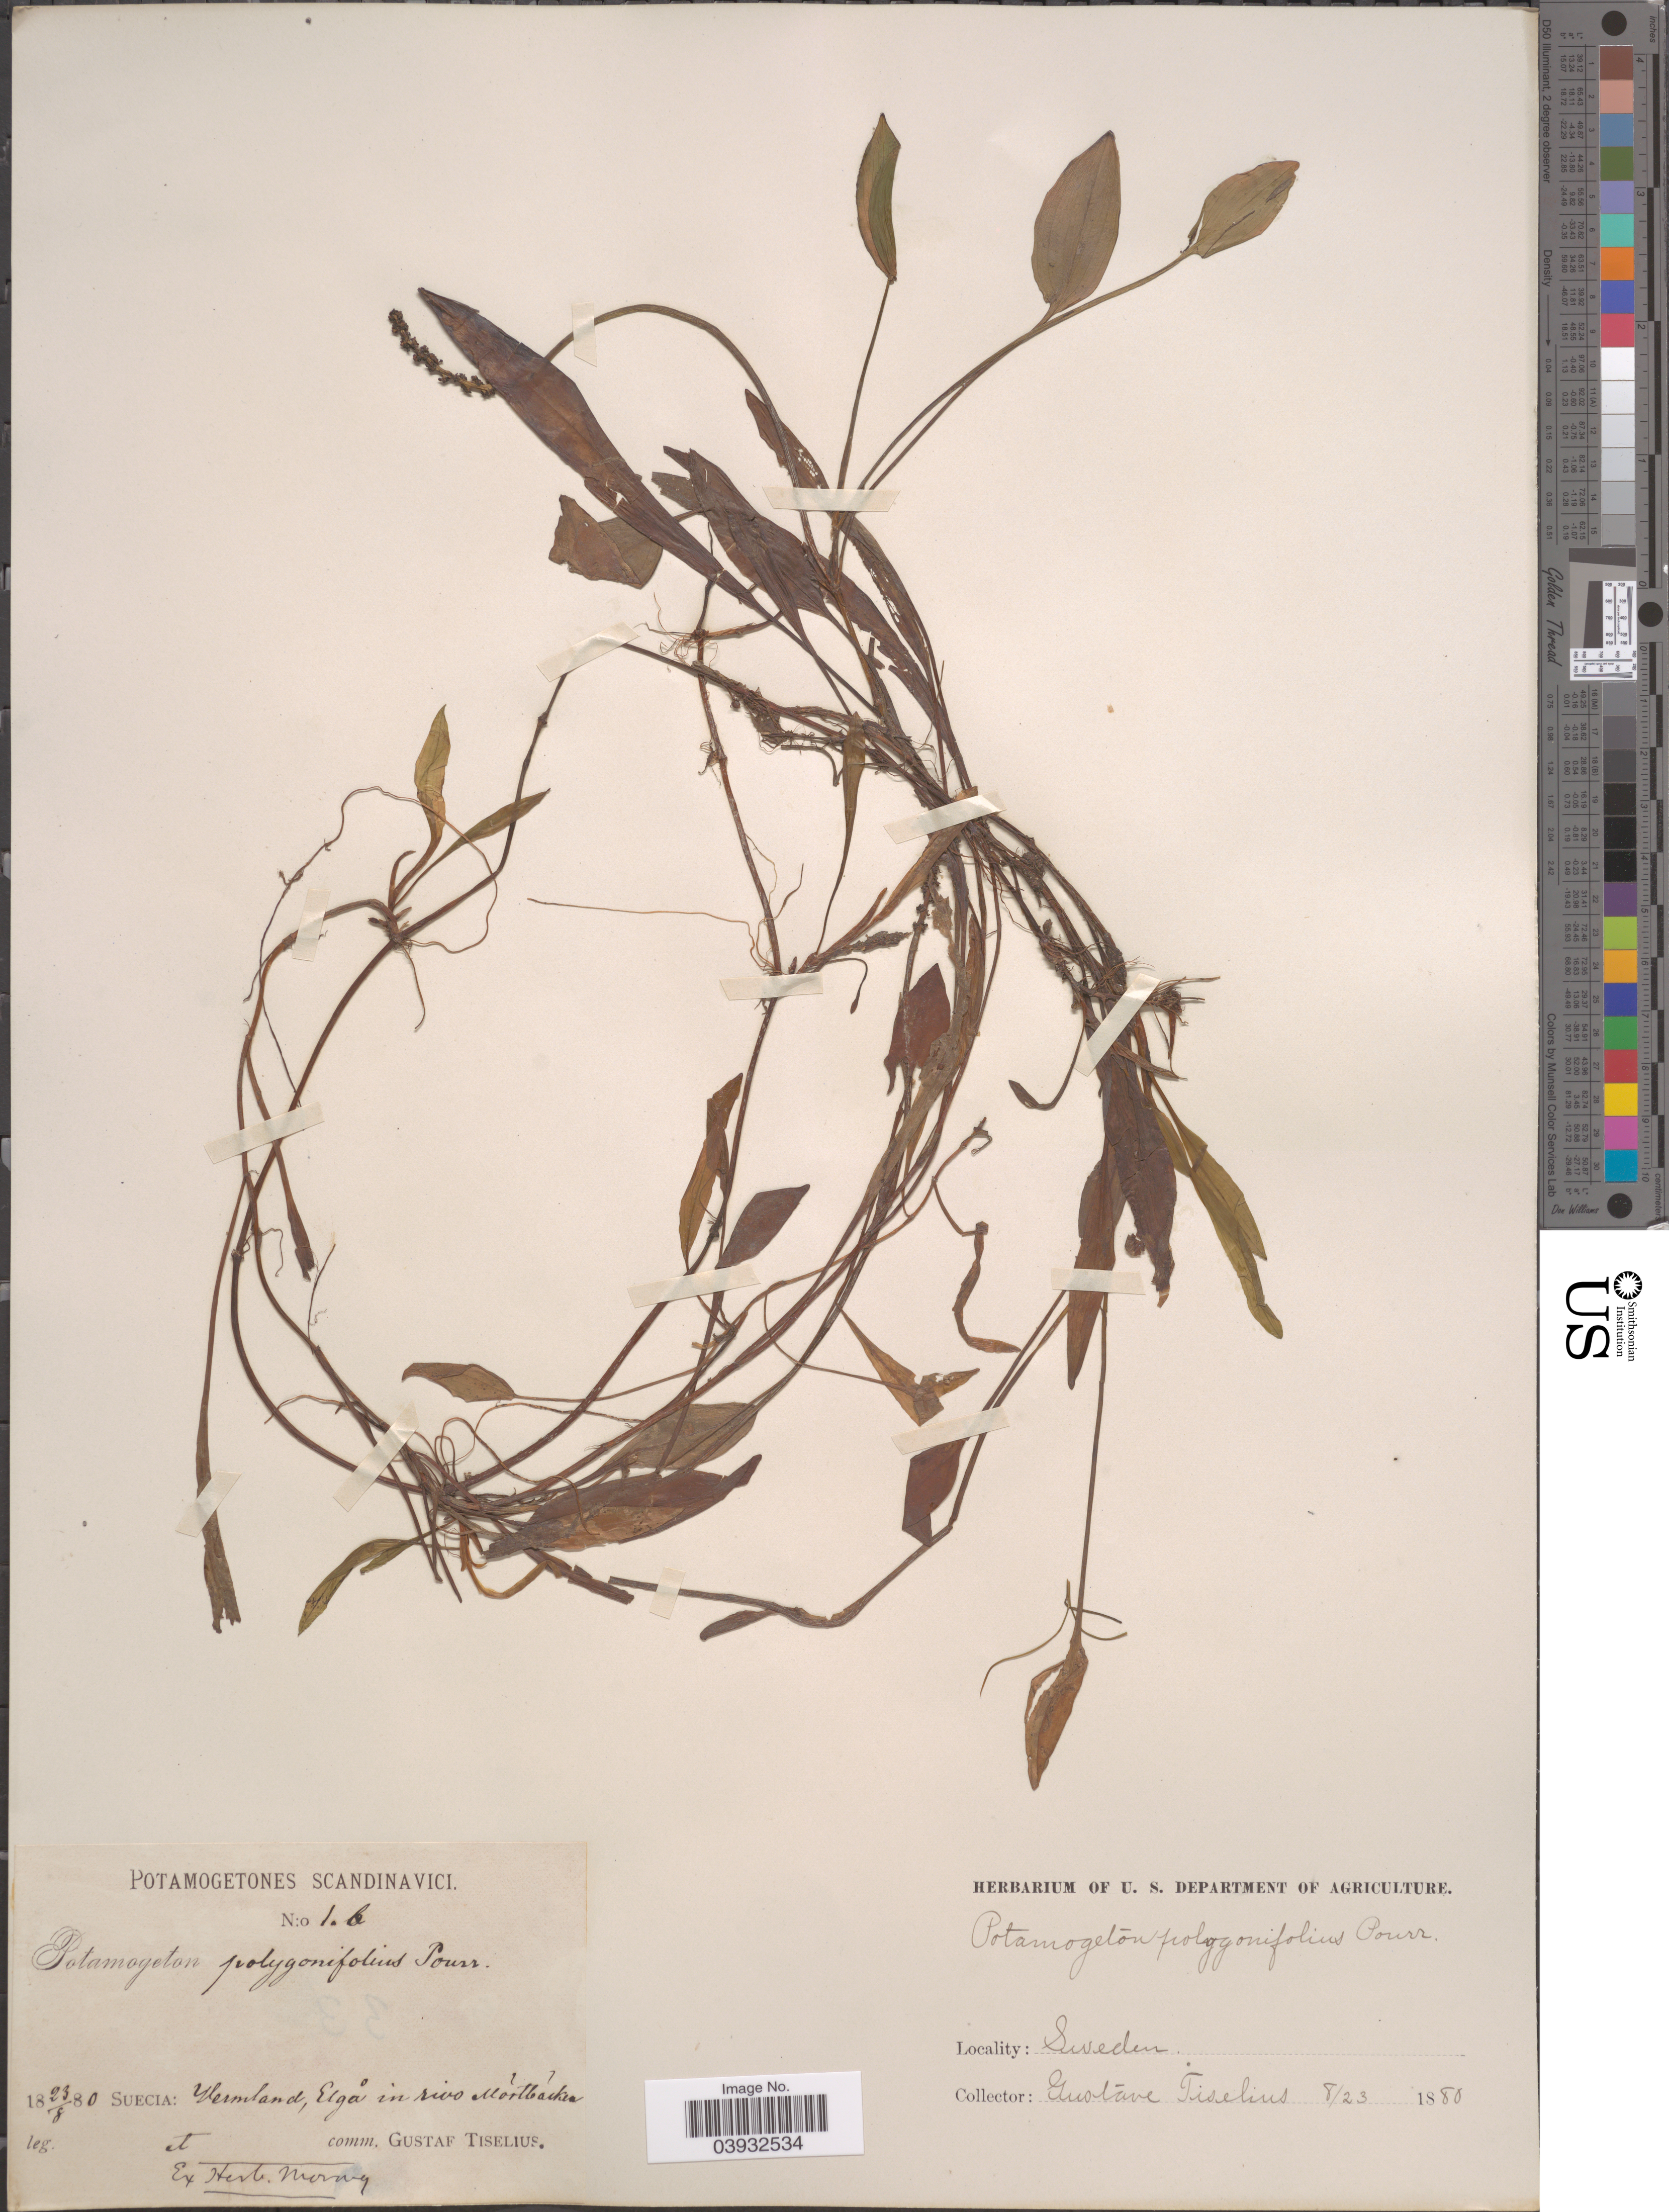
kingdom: Plantae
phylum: Tracheophyta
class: Liliopsida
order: Alismatales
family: Potamogetonaceae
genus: Potamogeton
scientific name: Potamogeton polygonifolius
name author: Pourr.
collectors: G. Tiselius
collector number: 1.b*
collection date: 1880-08-23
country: Sweden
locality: Scandinavici. Suecia: Vermland, Elgå in rivo Mortbacken.